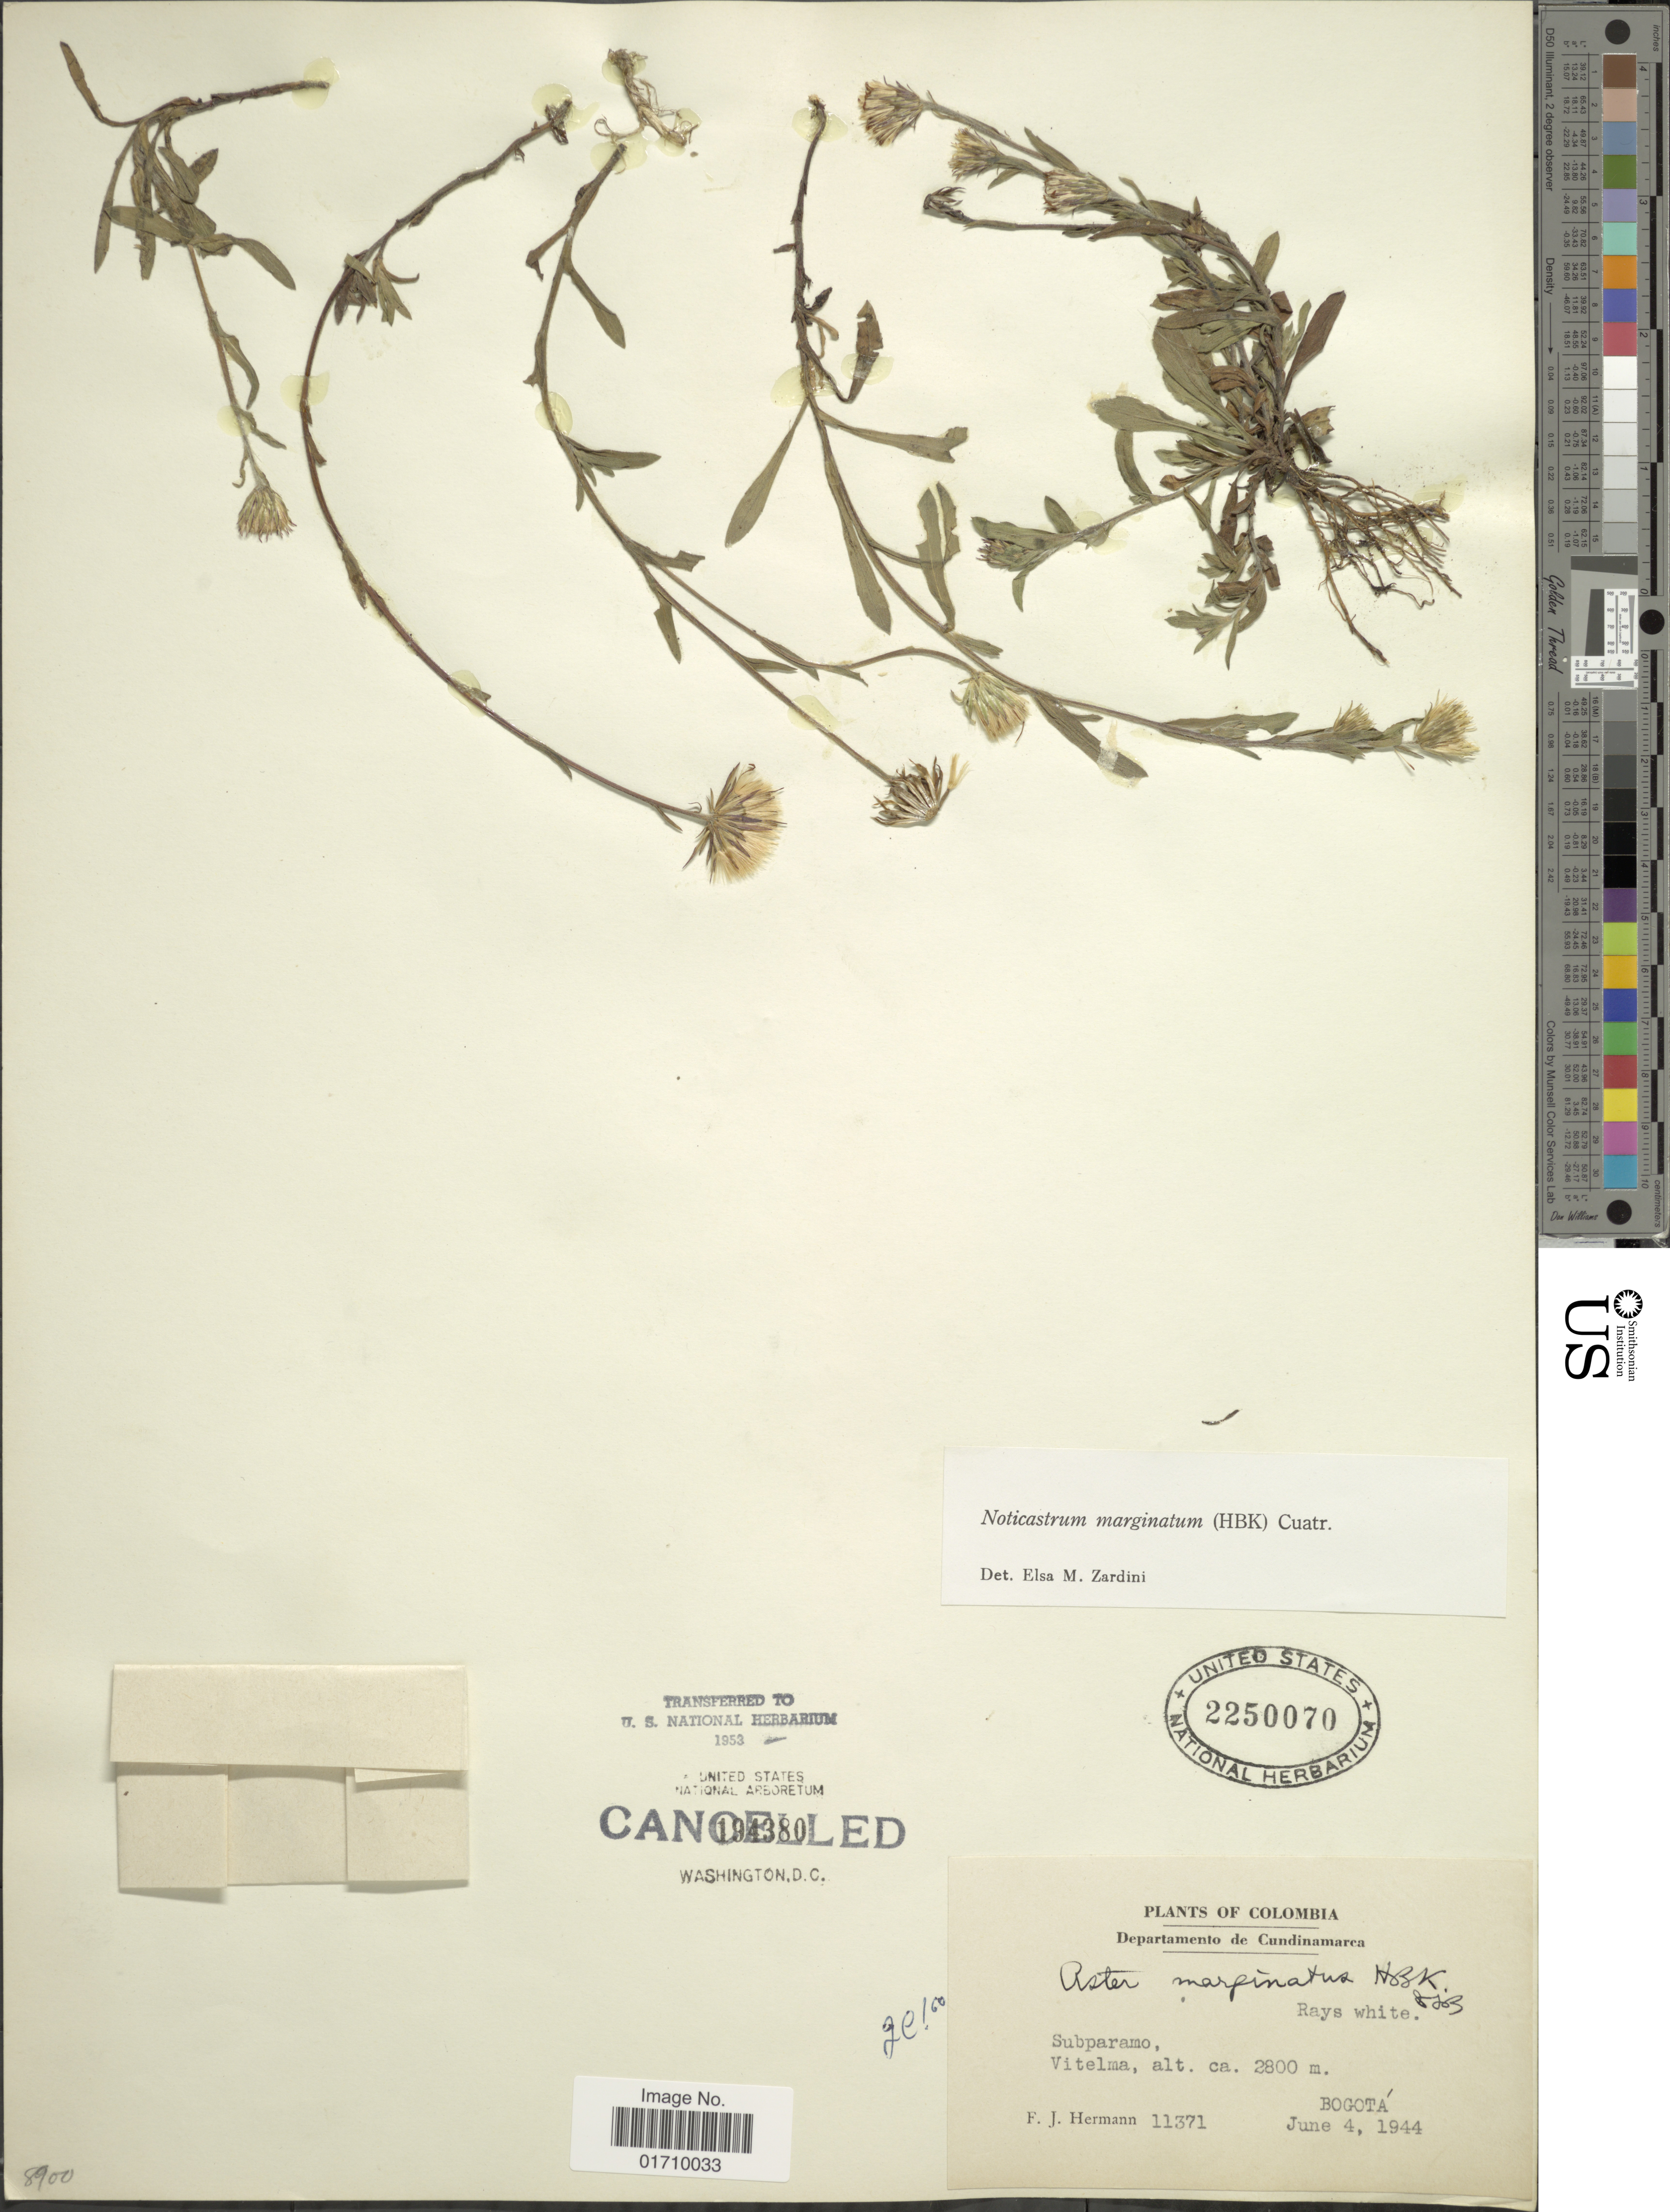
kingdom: Plantae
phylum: Tracheophyta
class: Magnoliopsida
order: Asterales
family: Asteraceae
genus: Noticastrum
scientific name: Noticastrum marginatum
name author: (Kunth) Cuatrec.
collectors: F. J. Hermann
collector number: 11371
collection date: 1944-06-04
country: Colombia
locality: Departamento de Cundinamarca, Vitelma, Bogota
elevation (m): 2800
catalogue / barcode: US 2250070